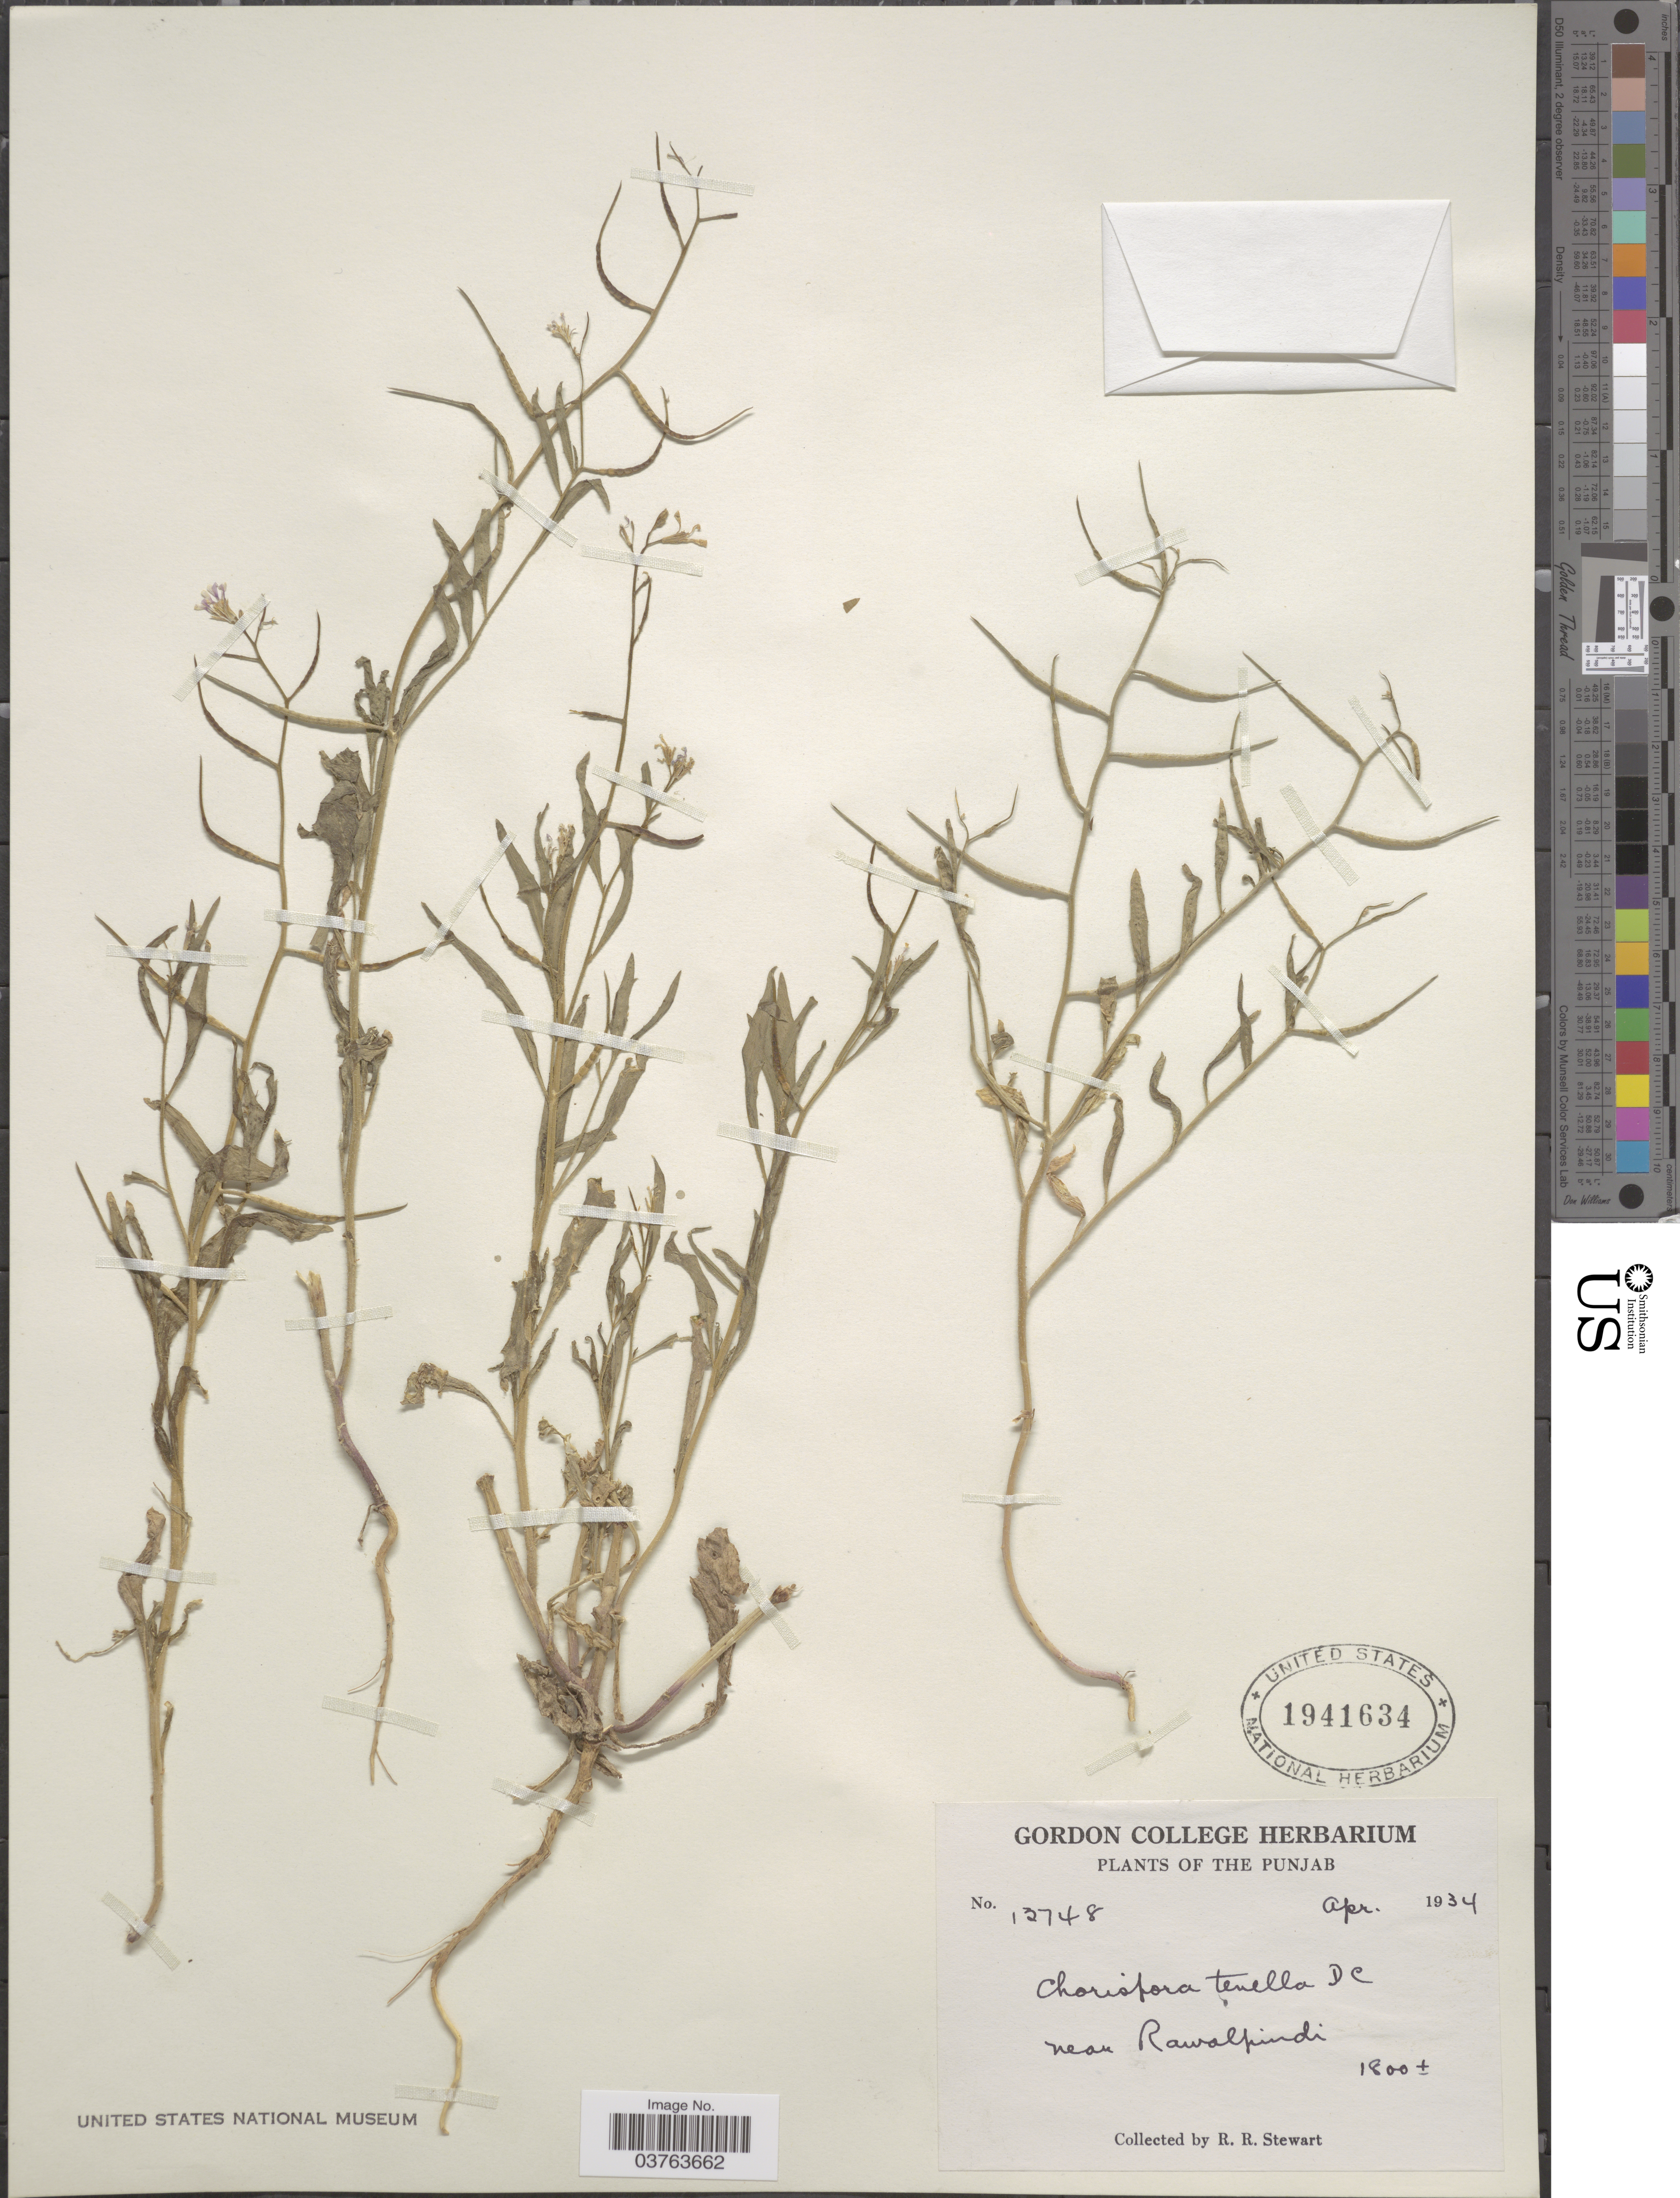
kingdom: Plantae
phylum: Tracheophyta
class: Magnoliopsida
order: Brassicales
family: Brassicaceae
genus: Chorispora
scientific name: Chorispora tenella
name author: DC.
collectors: R. Steward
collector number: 12748*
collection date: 1934-04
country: Pakistan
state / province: Punjab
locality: Near Rawalpindi.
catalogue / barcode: US 1941634